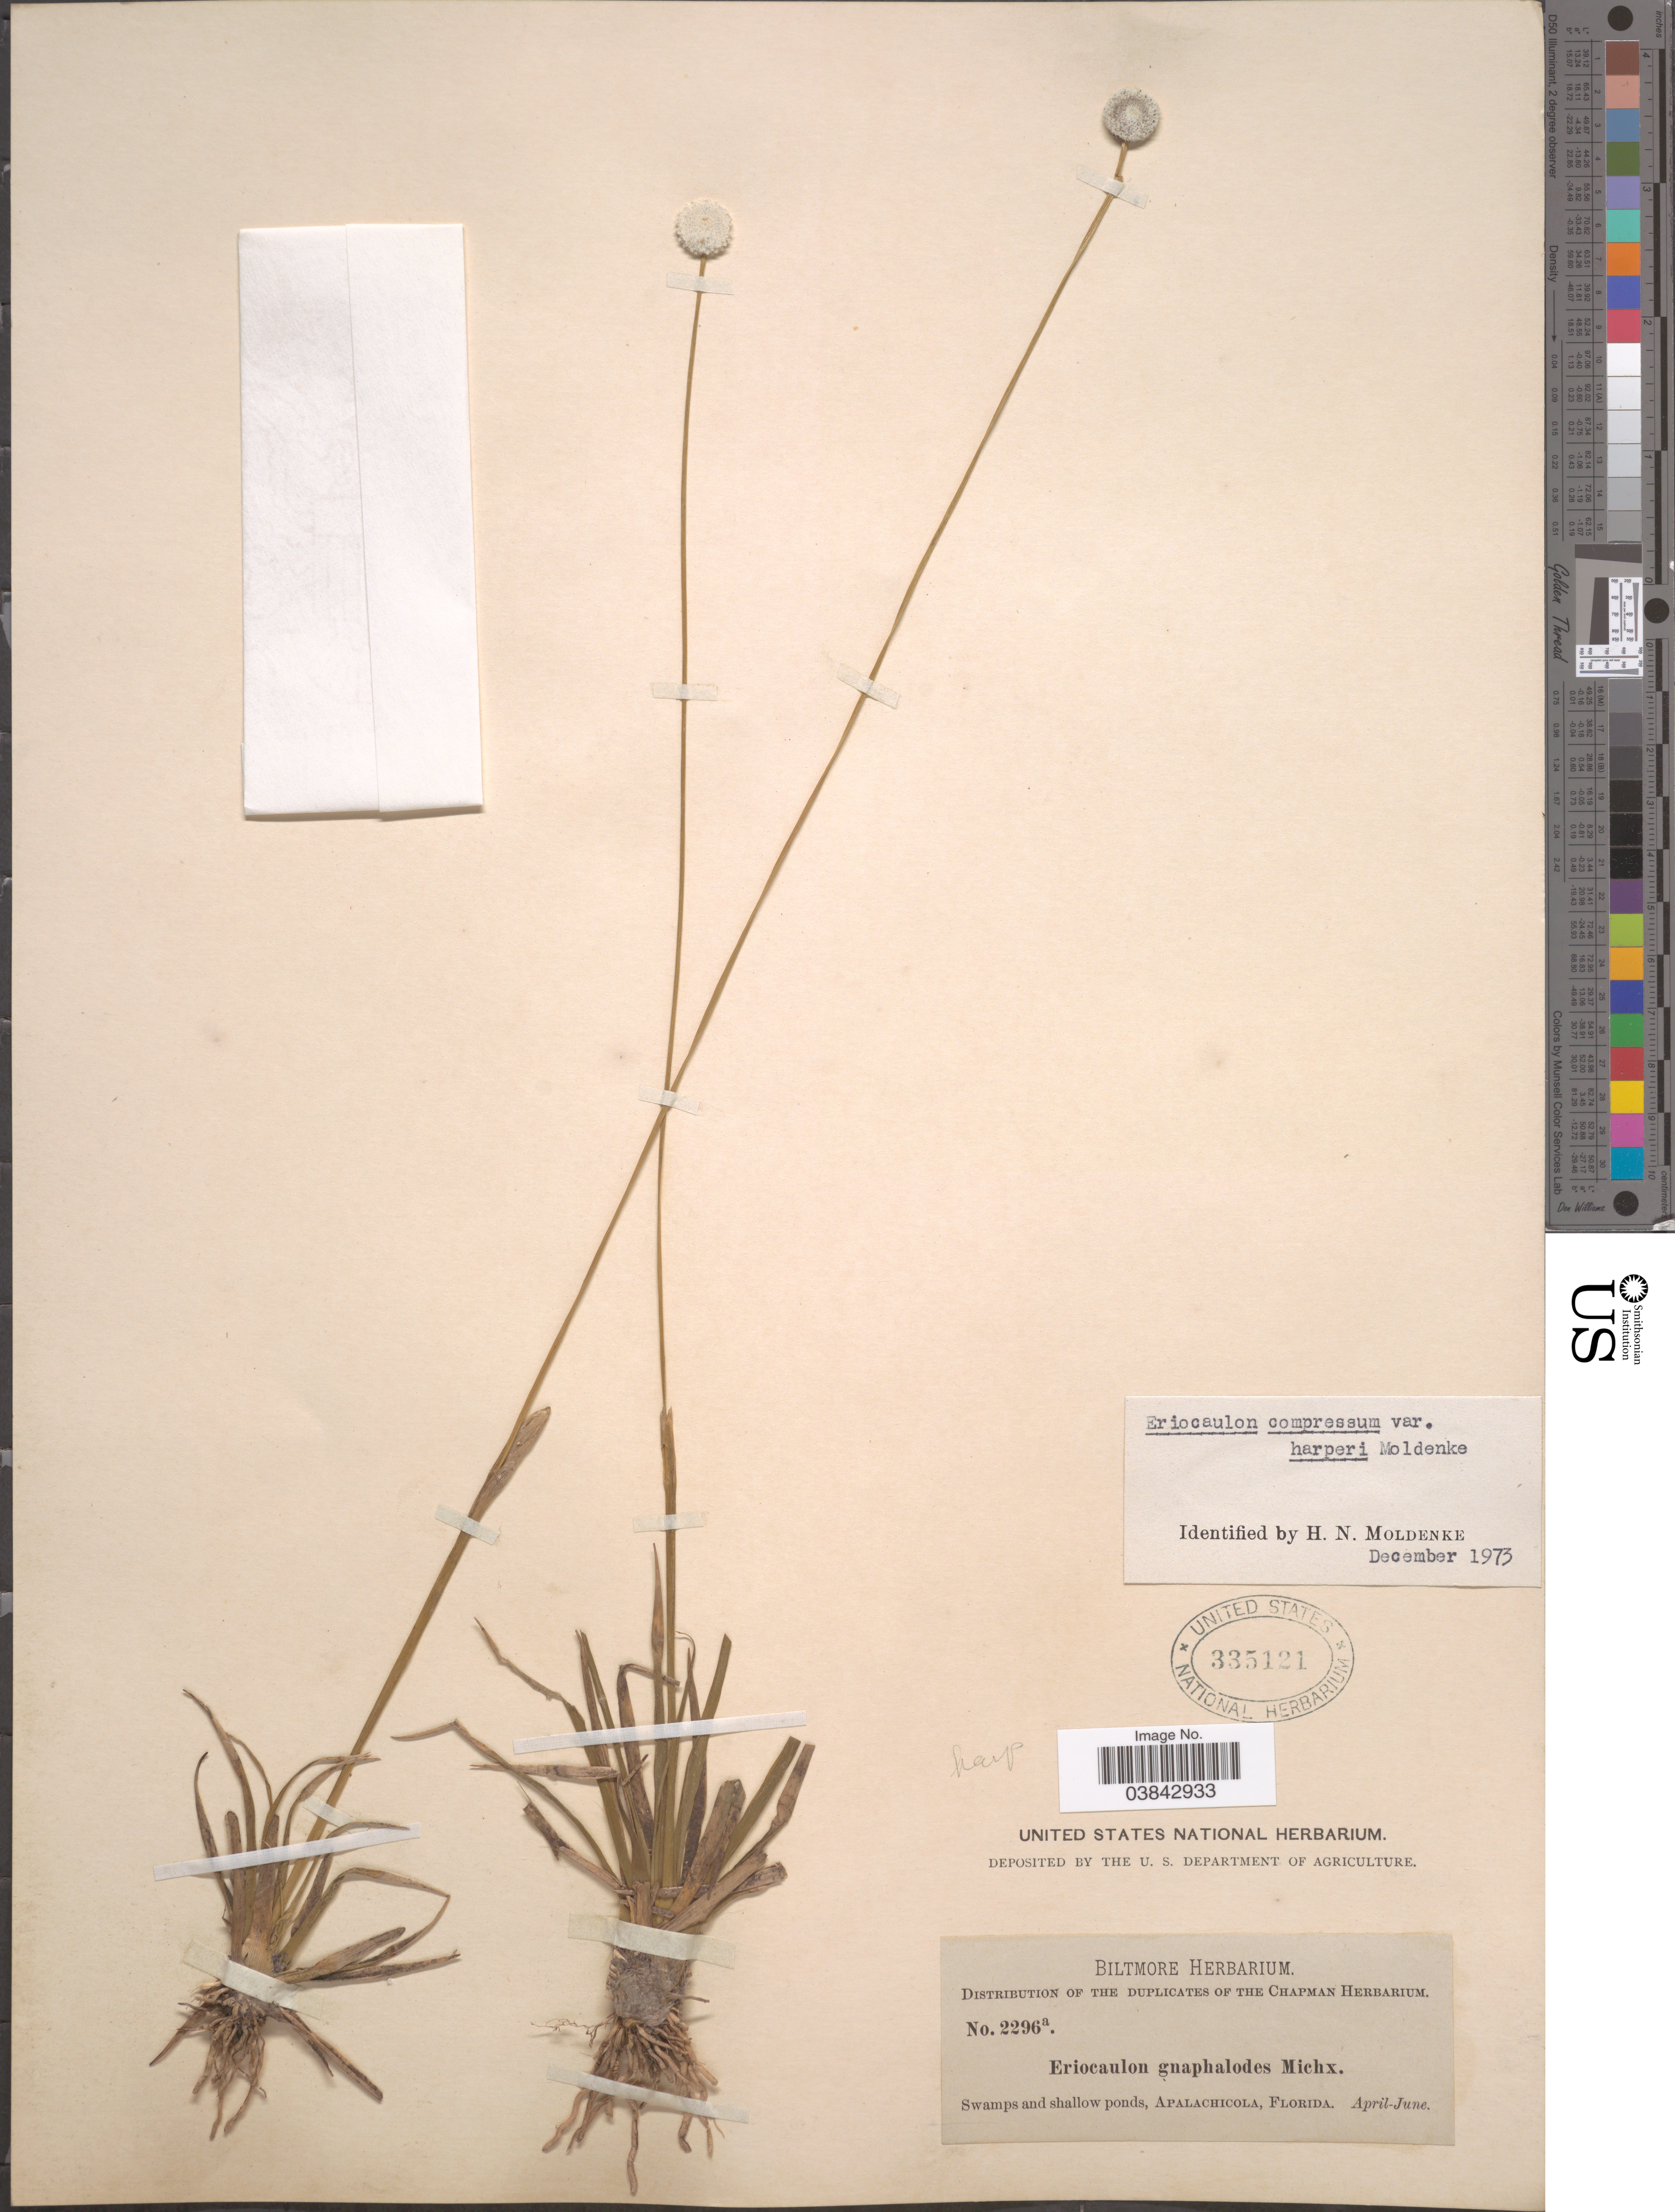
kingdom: Plantae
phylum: Tracheophyta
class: Liliopsida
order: Poales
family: Eriocaulaceae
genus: Eriocaulon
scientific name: Eriocaulon compressum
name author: Lam.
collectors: ex herb. Biltmore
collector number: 2296a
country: United States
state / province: Florida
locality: Apalachicola.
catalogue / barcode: US 335121